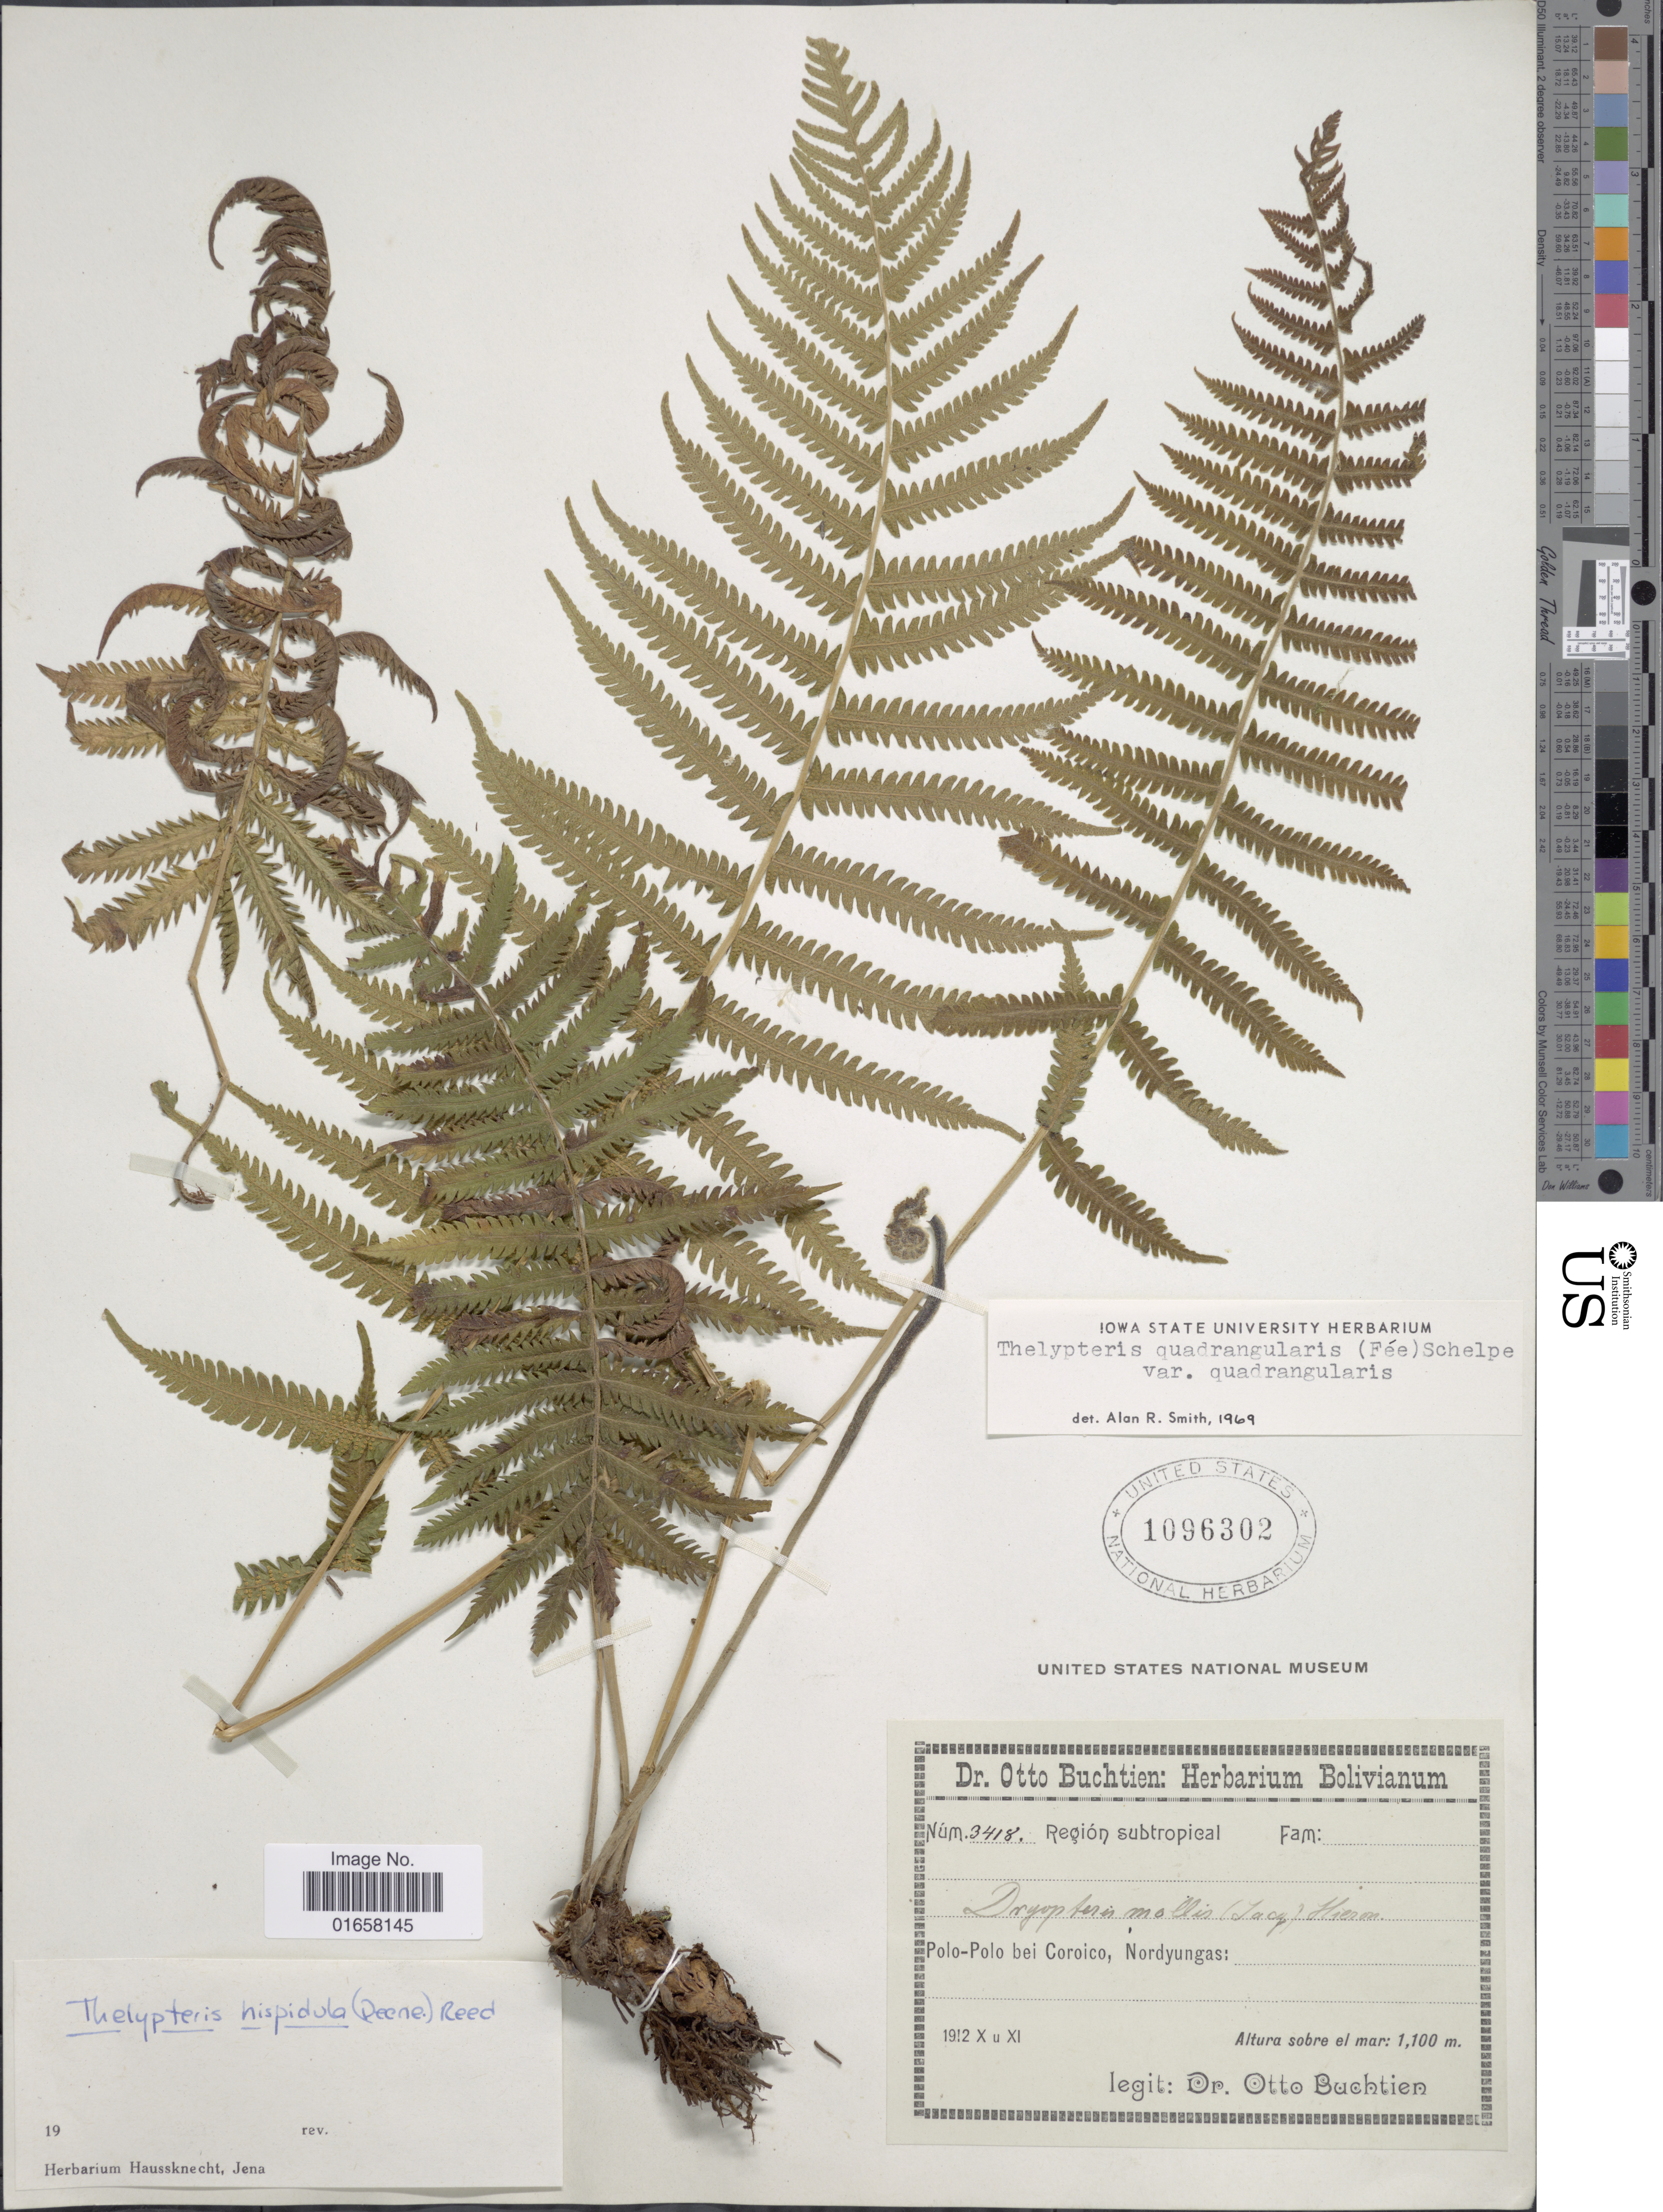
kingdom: Plantae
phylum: Tracheophyta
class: Polypodiopsida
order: Polypodiales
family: Thelypteridaceae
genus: Christella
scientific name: Christella hispidula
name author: (Decne.) Holttum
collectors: O. Buchtien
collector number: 3418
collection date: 1912-10-11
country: Bolivia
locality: Polo-Polo bei Coroico, Nordyungas.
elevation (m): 1100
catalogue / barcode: US 1096302